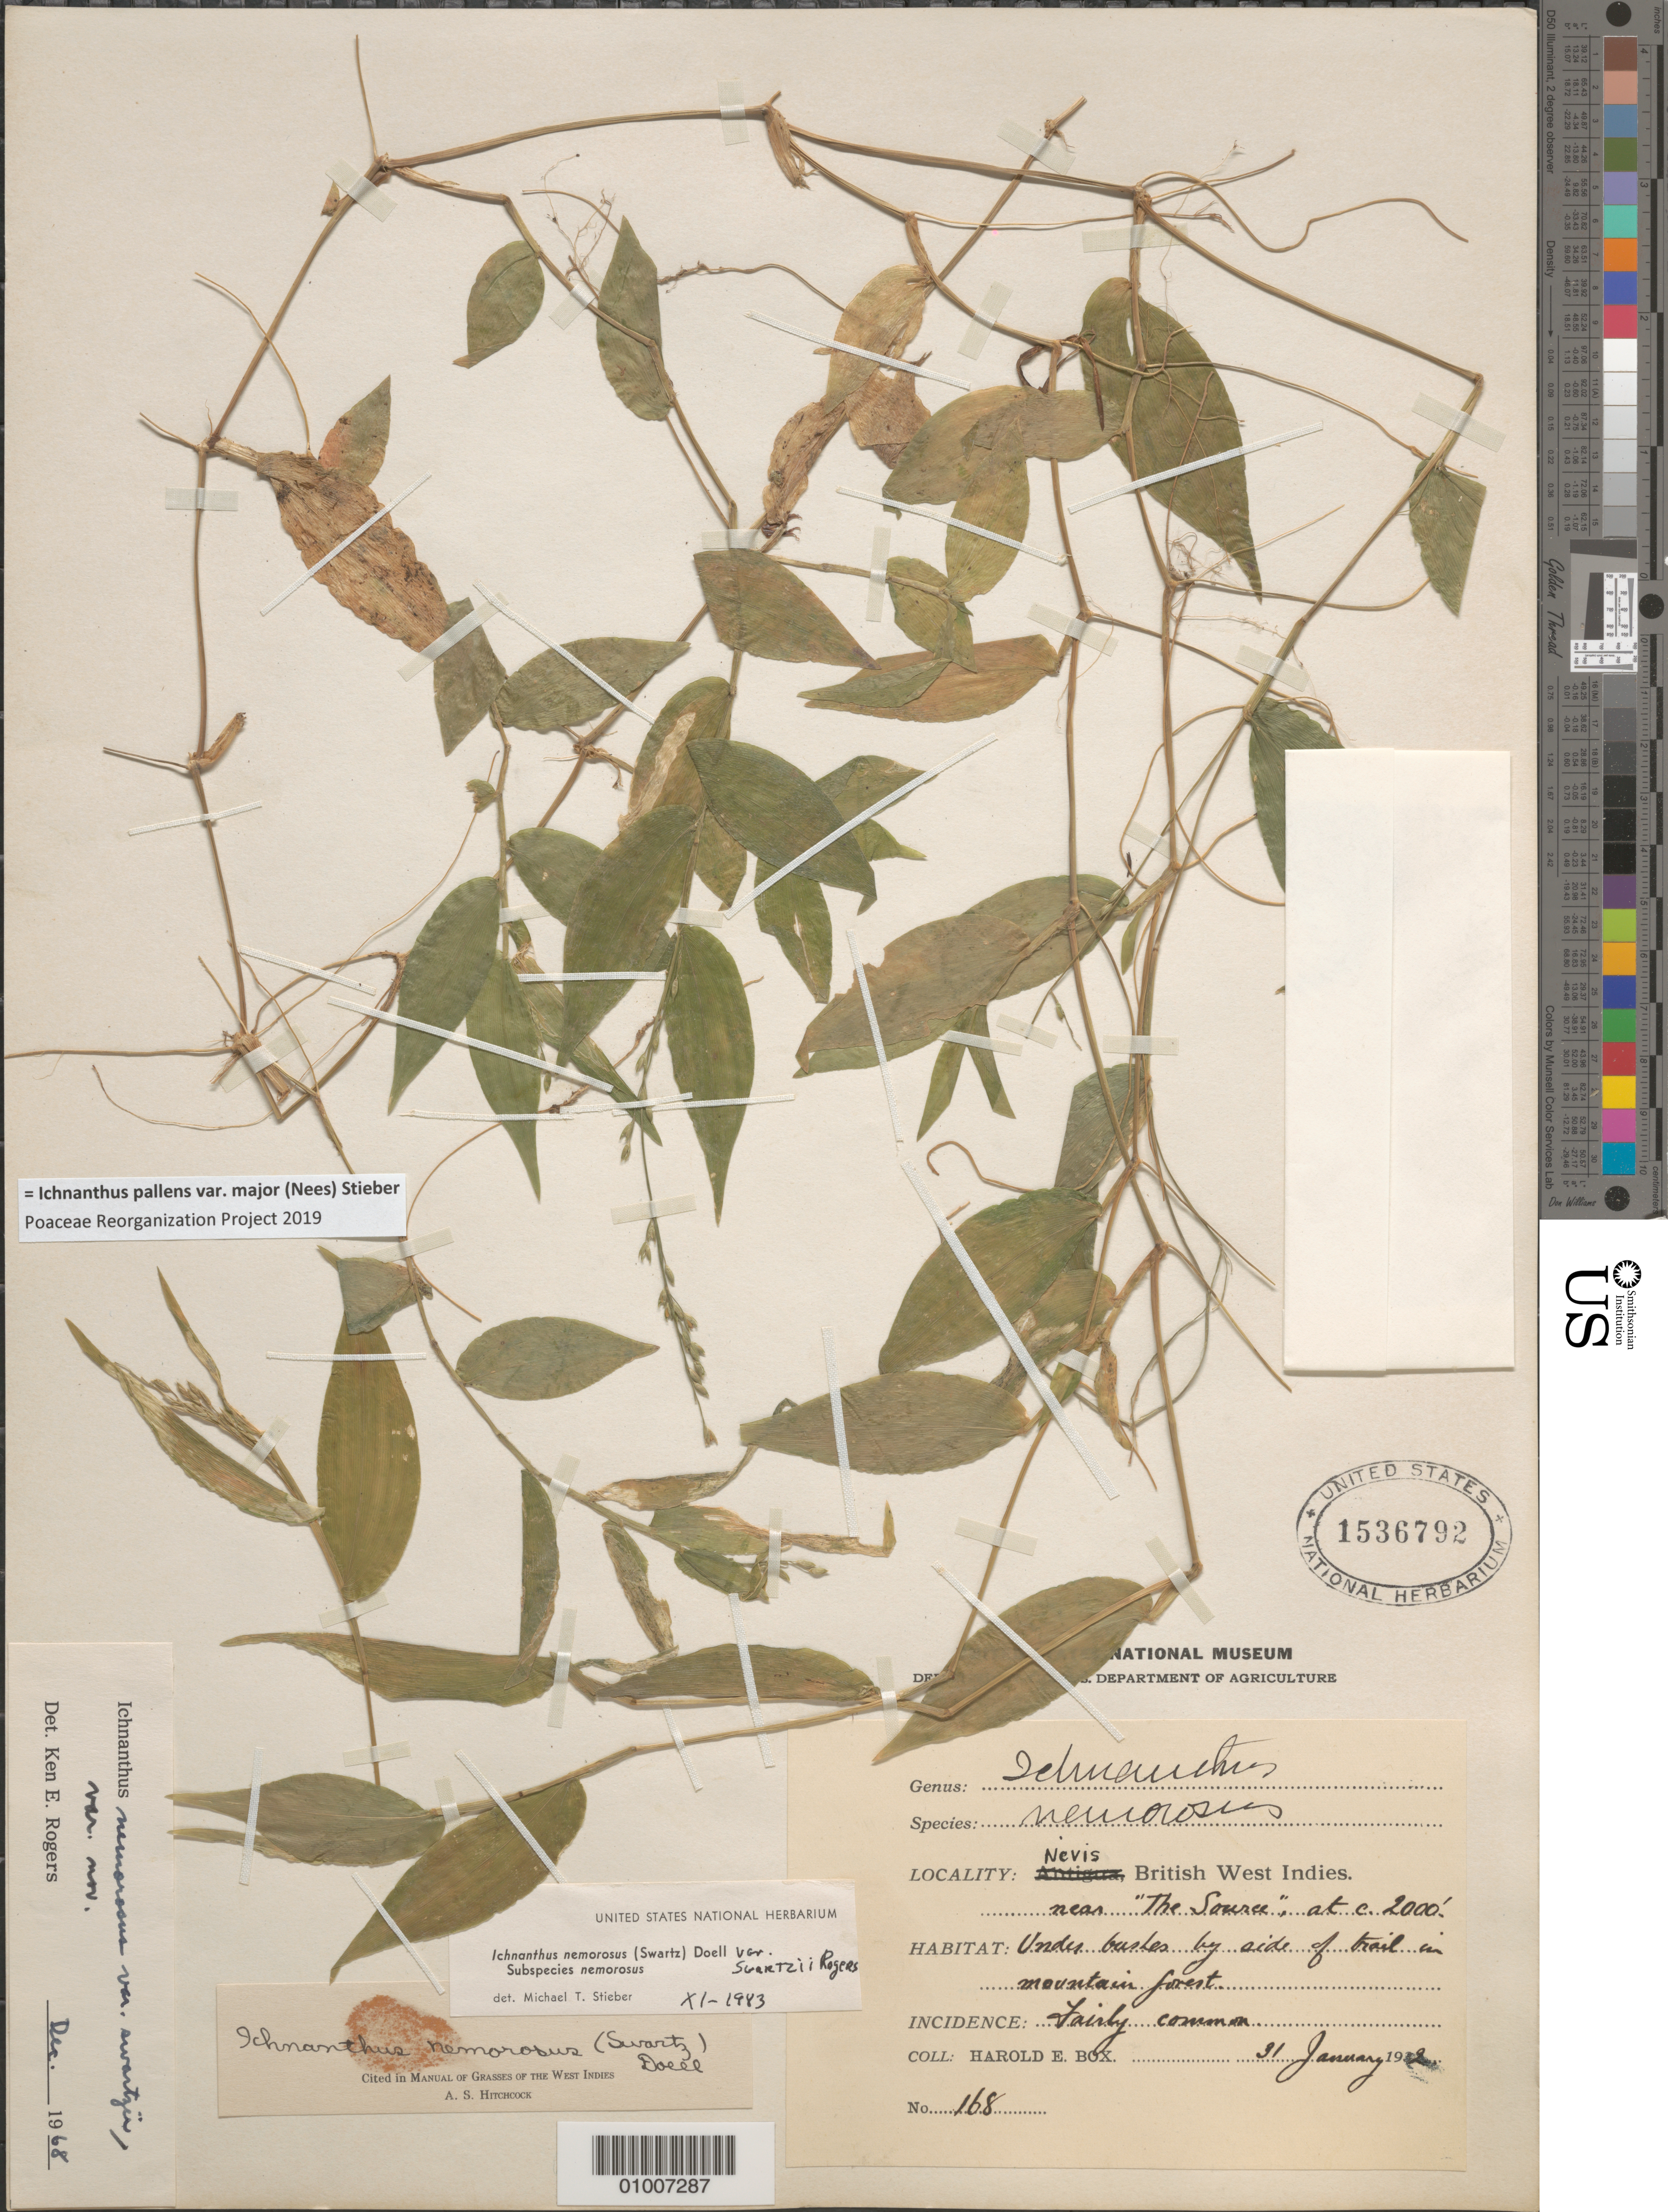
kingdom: Plantae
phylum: Tracheophyta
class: Liliopsida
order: Poales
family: Poaceae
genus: Ichnanthus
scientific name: Ichnanthus nemorosus var. swartzii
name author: K.E. Rogers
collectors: H. E. Box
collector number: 168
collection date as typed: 31 Jan 1932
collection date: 1932-01-31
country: St. Christopher-Nevis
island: Nevis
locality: near "The Source"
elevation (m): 2000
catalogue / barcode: US 1536792